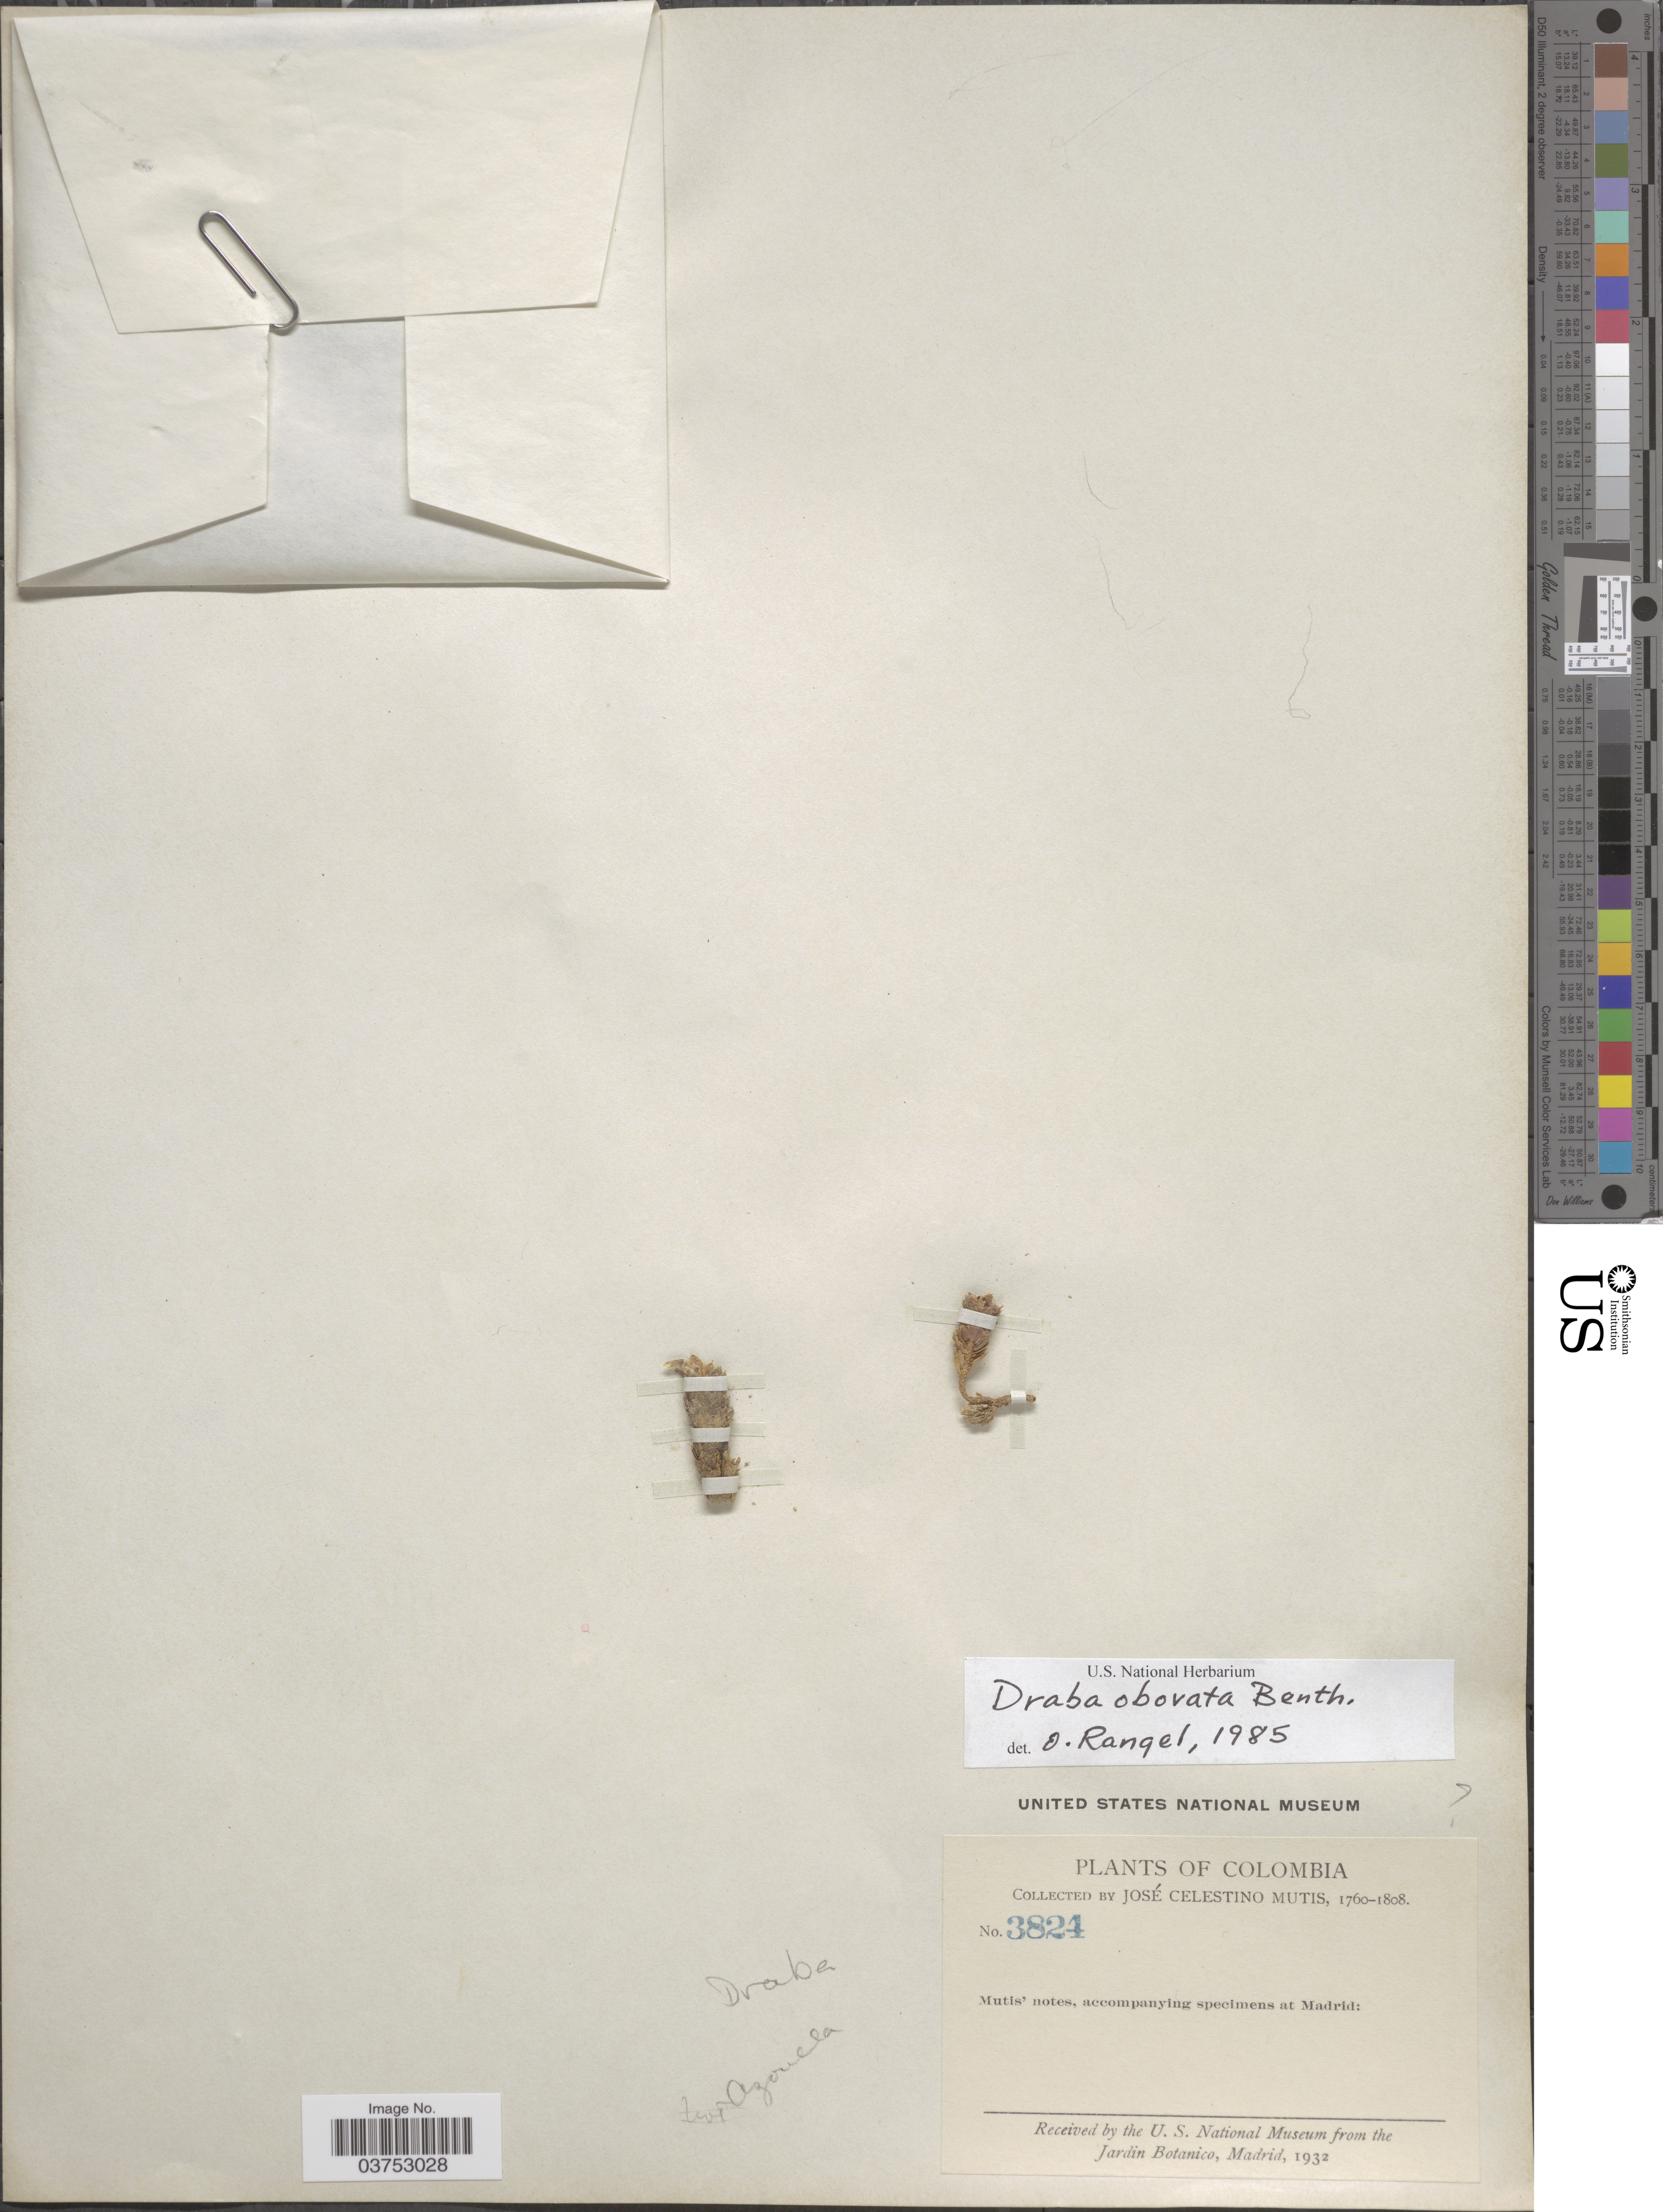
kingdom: Plantae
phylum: Tracheophyta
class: Magnoliopsida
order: Brassicales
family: Brassicaceae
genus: Draba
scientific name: Draba obovata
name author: (A. Gray) Benth.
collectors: J. C. B. Mutis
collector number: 3824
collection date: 1760/1808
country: Colombia